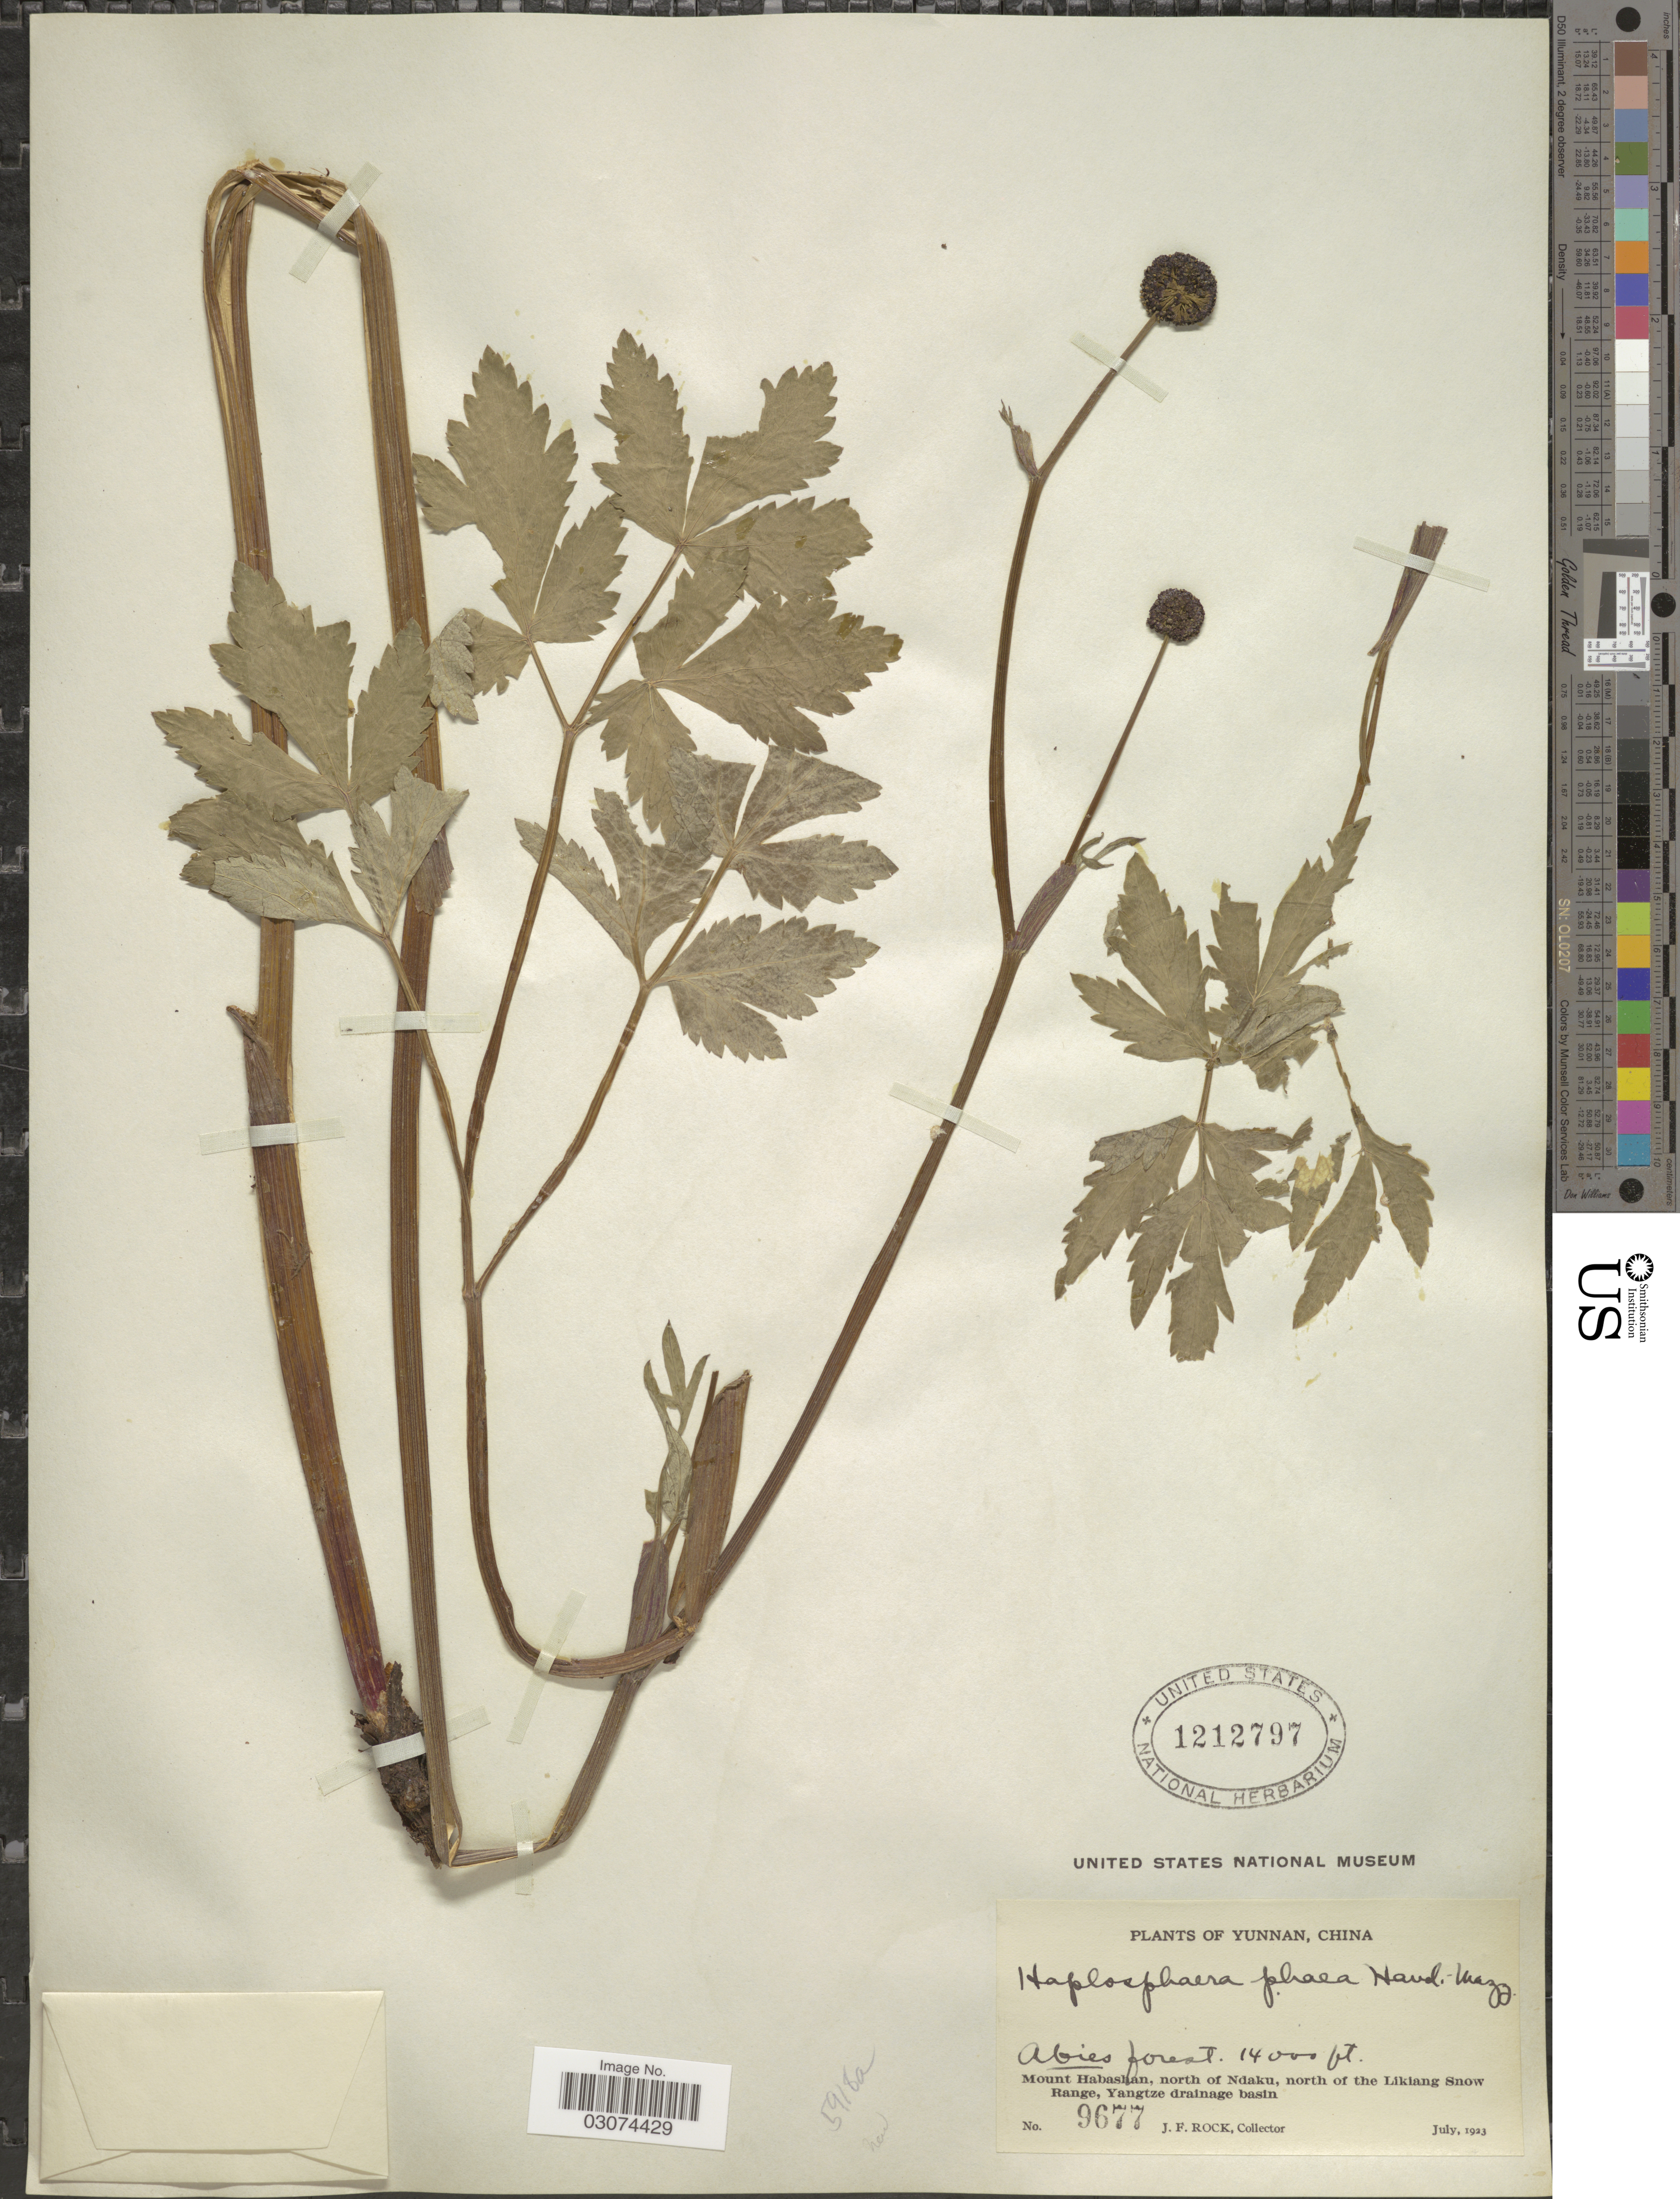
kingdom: Plantae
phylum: Tracheophyta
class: Magnoliopsida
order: Apiales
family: Apiaceae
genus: Haplosphaera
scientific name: Haplosphaera phaea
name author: Hand.-Mazz.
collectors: J. Rock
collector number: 9677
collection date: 1923-07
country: China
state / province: Yunnan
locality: Mount Habashan, north of Ndaku, north of the Likiang Snow Range, Yangtze drainage basin.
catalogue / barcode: US 1212797